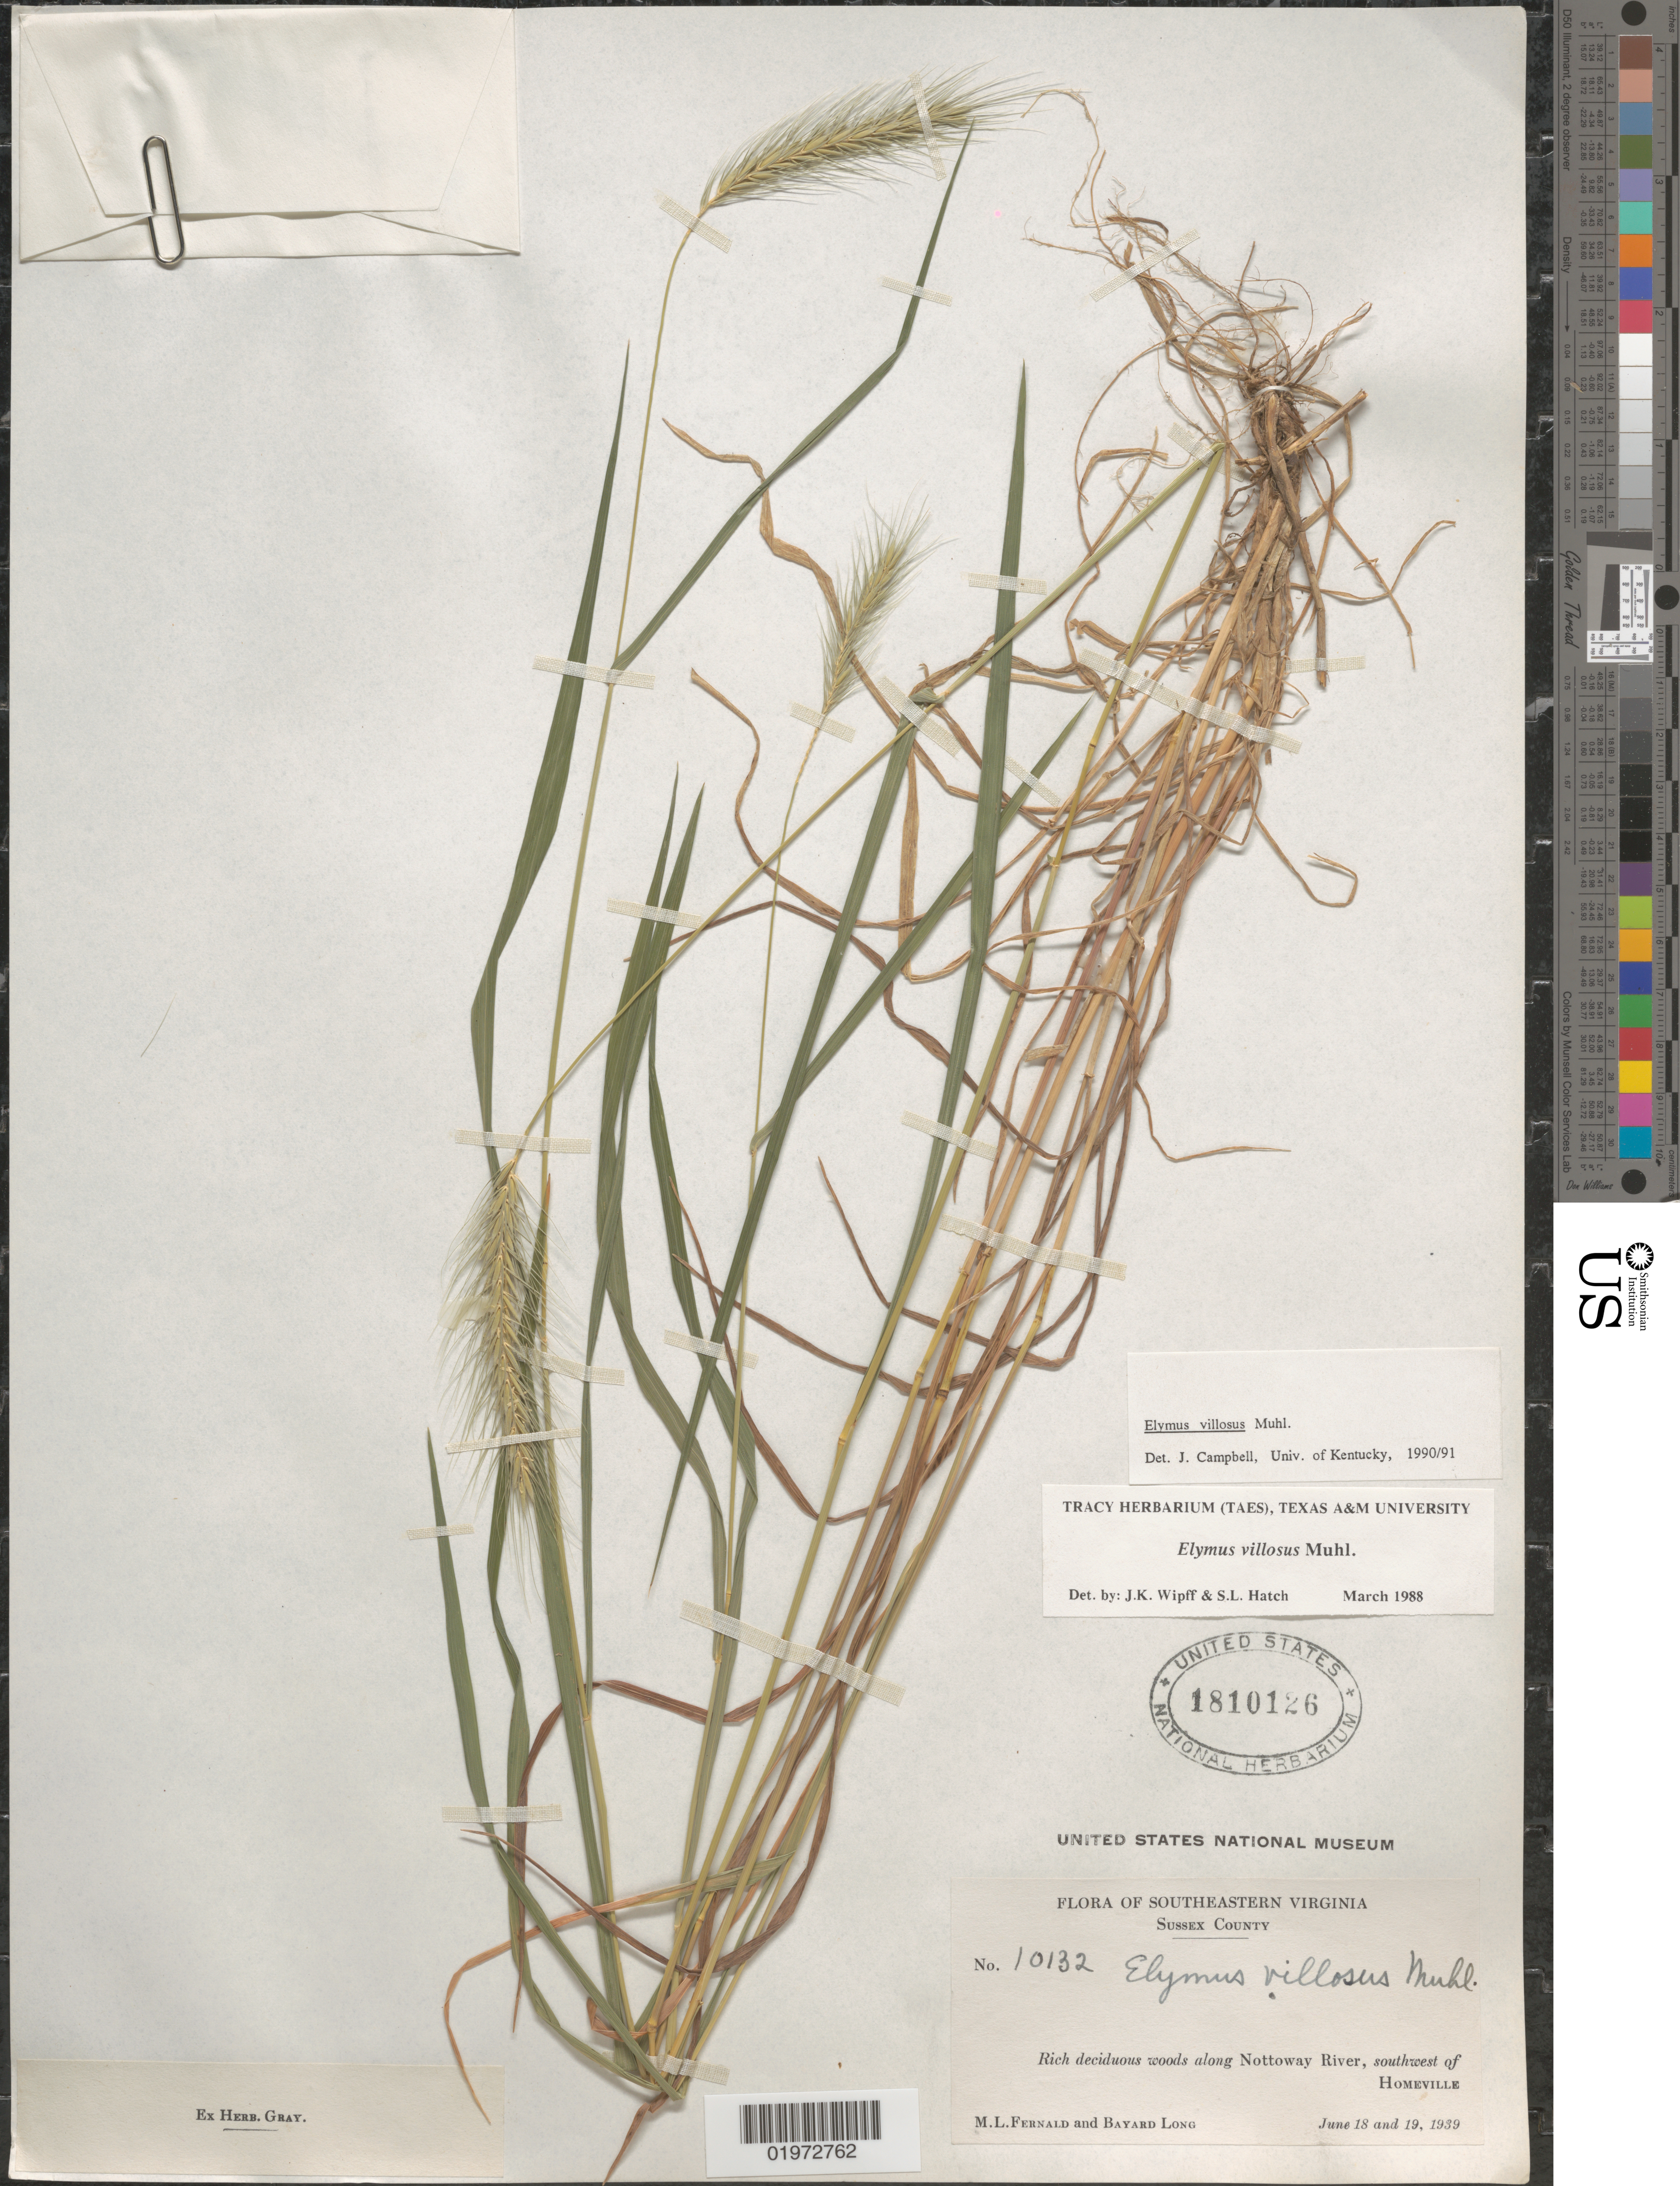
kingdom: Plantae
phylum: Tracheophyta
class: Liliopsida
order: Poales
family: Poaceae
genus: Elymus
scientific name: Elymus villosus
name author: Muhl. ex Willd.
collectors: M. L. Fernald & B. Long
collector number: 10132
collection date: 1939-06-18/1939-06-19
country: United States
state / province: Virginia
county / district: Sussex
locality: Southeastern Virginia. Sussex County. Rich deciduous woods along Nottoway River, southwest of Homeville.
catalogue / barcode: US 1810126